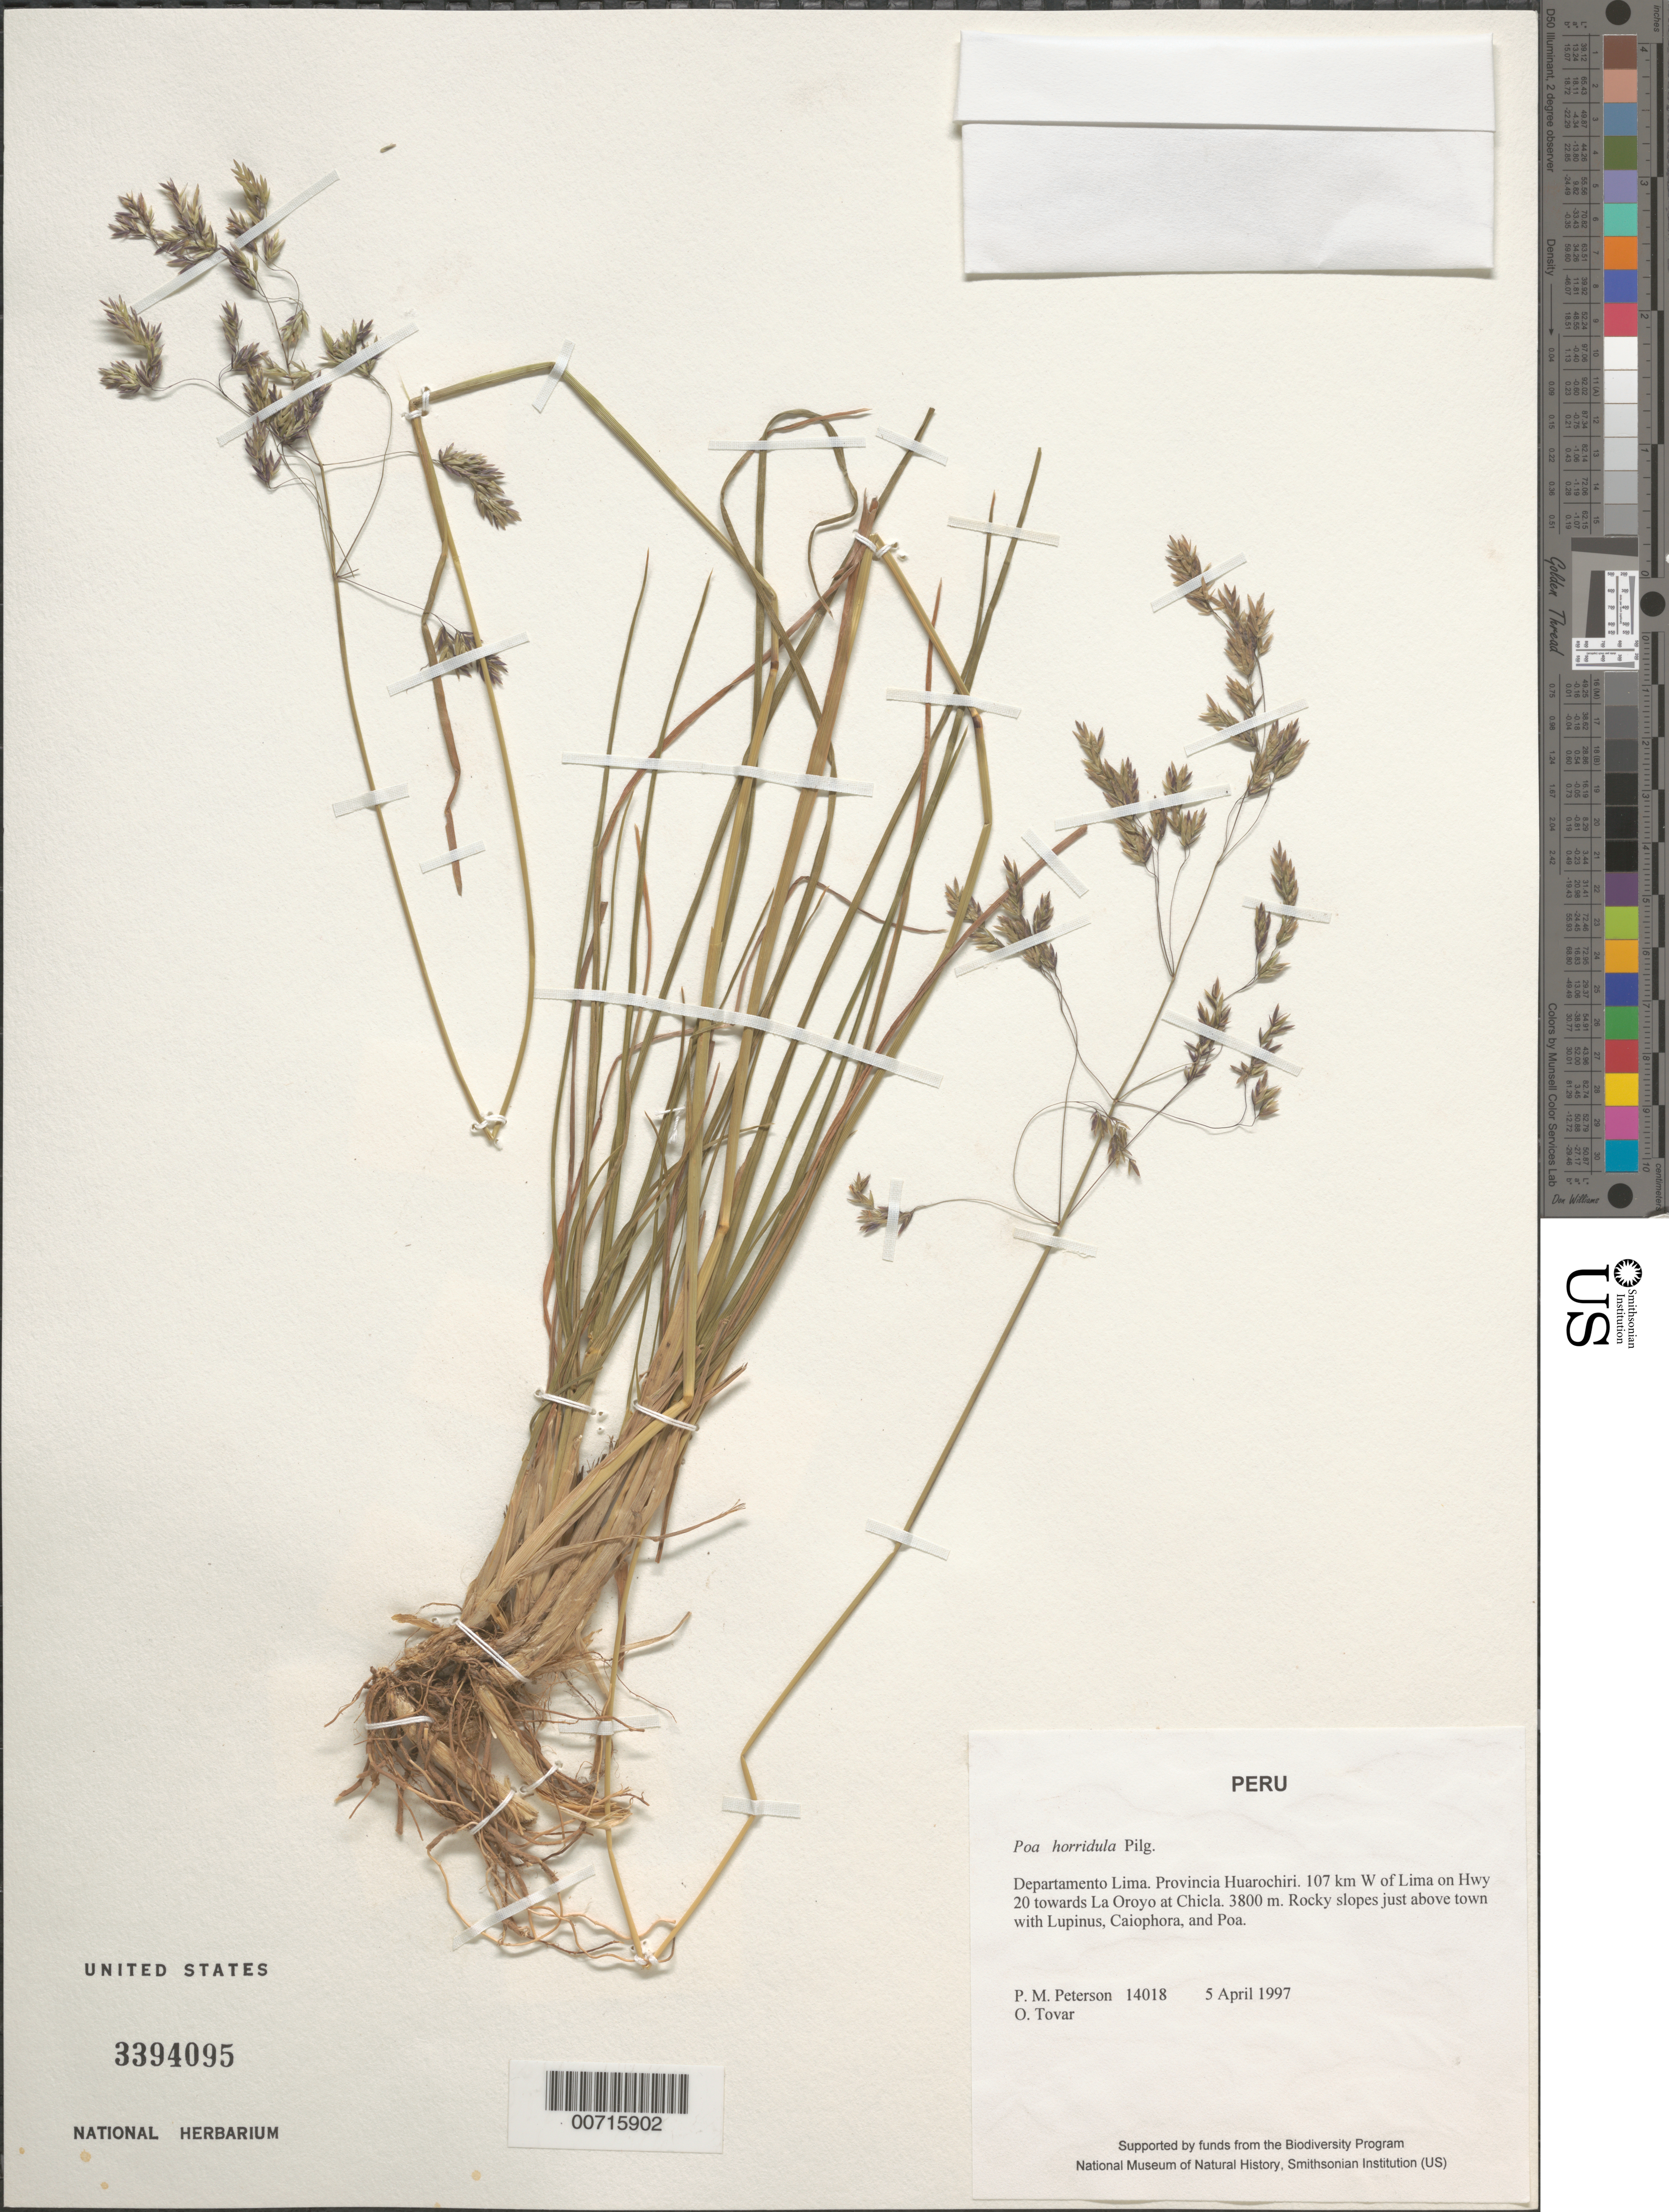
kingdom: Plantae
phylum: Tracheophyta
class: Liliopsida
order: Poales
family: Poaceae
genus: Poa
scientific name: Poa horridula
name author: Pilg.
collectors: P. M. Peterson & Ó. Tovar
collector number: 14018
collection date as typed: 05 Apr 1997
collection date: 1997-04-05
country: Peru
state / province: Lima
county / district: Huarochirí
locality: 107 km W of Lima on Hwy 20 towards La Oroyo at Chicla.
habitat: Rocky slopes just above town with Lupinus, Caiophora, and Poa.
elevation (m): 3800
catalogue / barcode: US 3394095